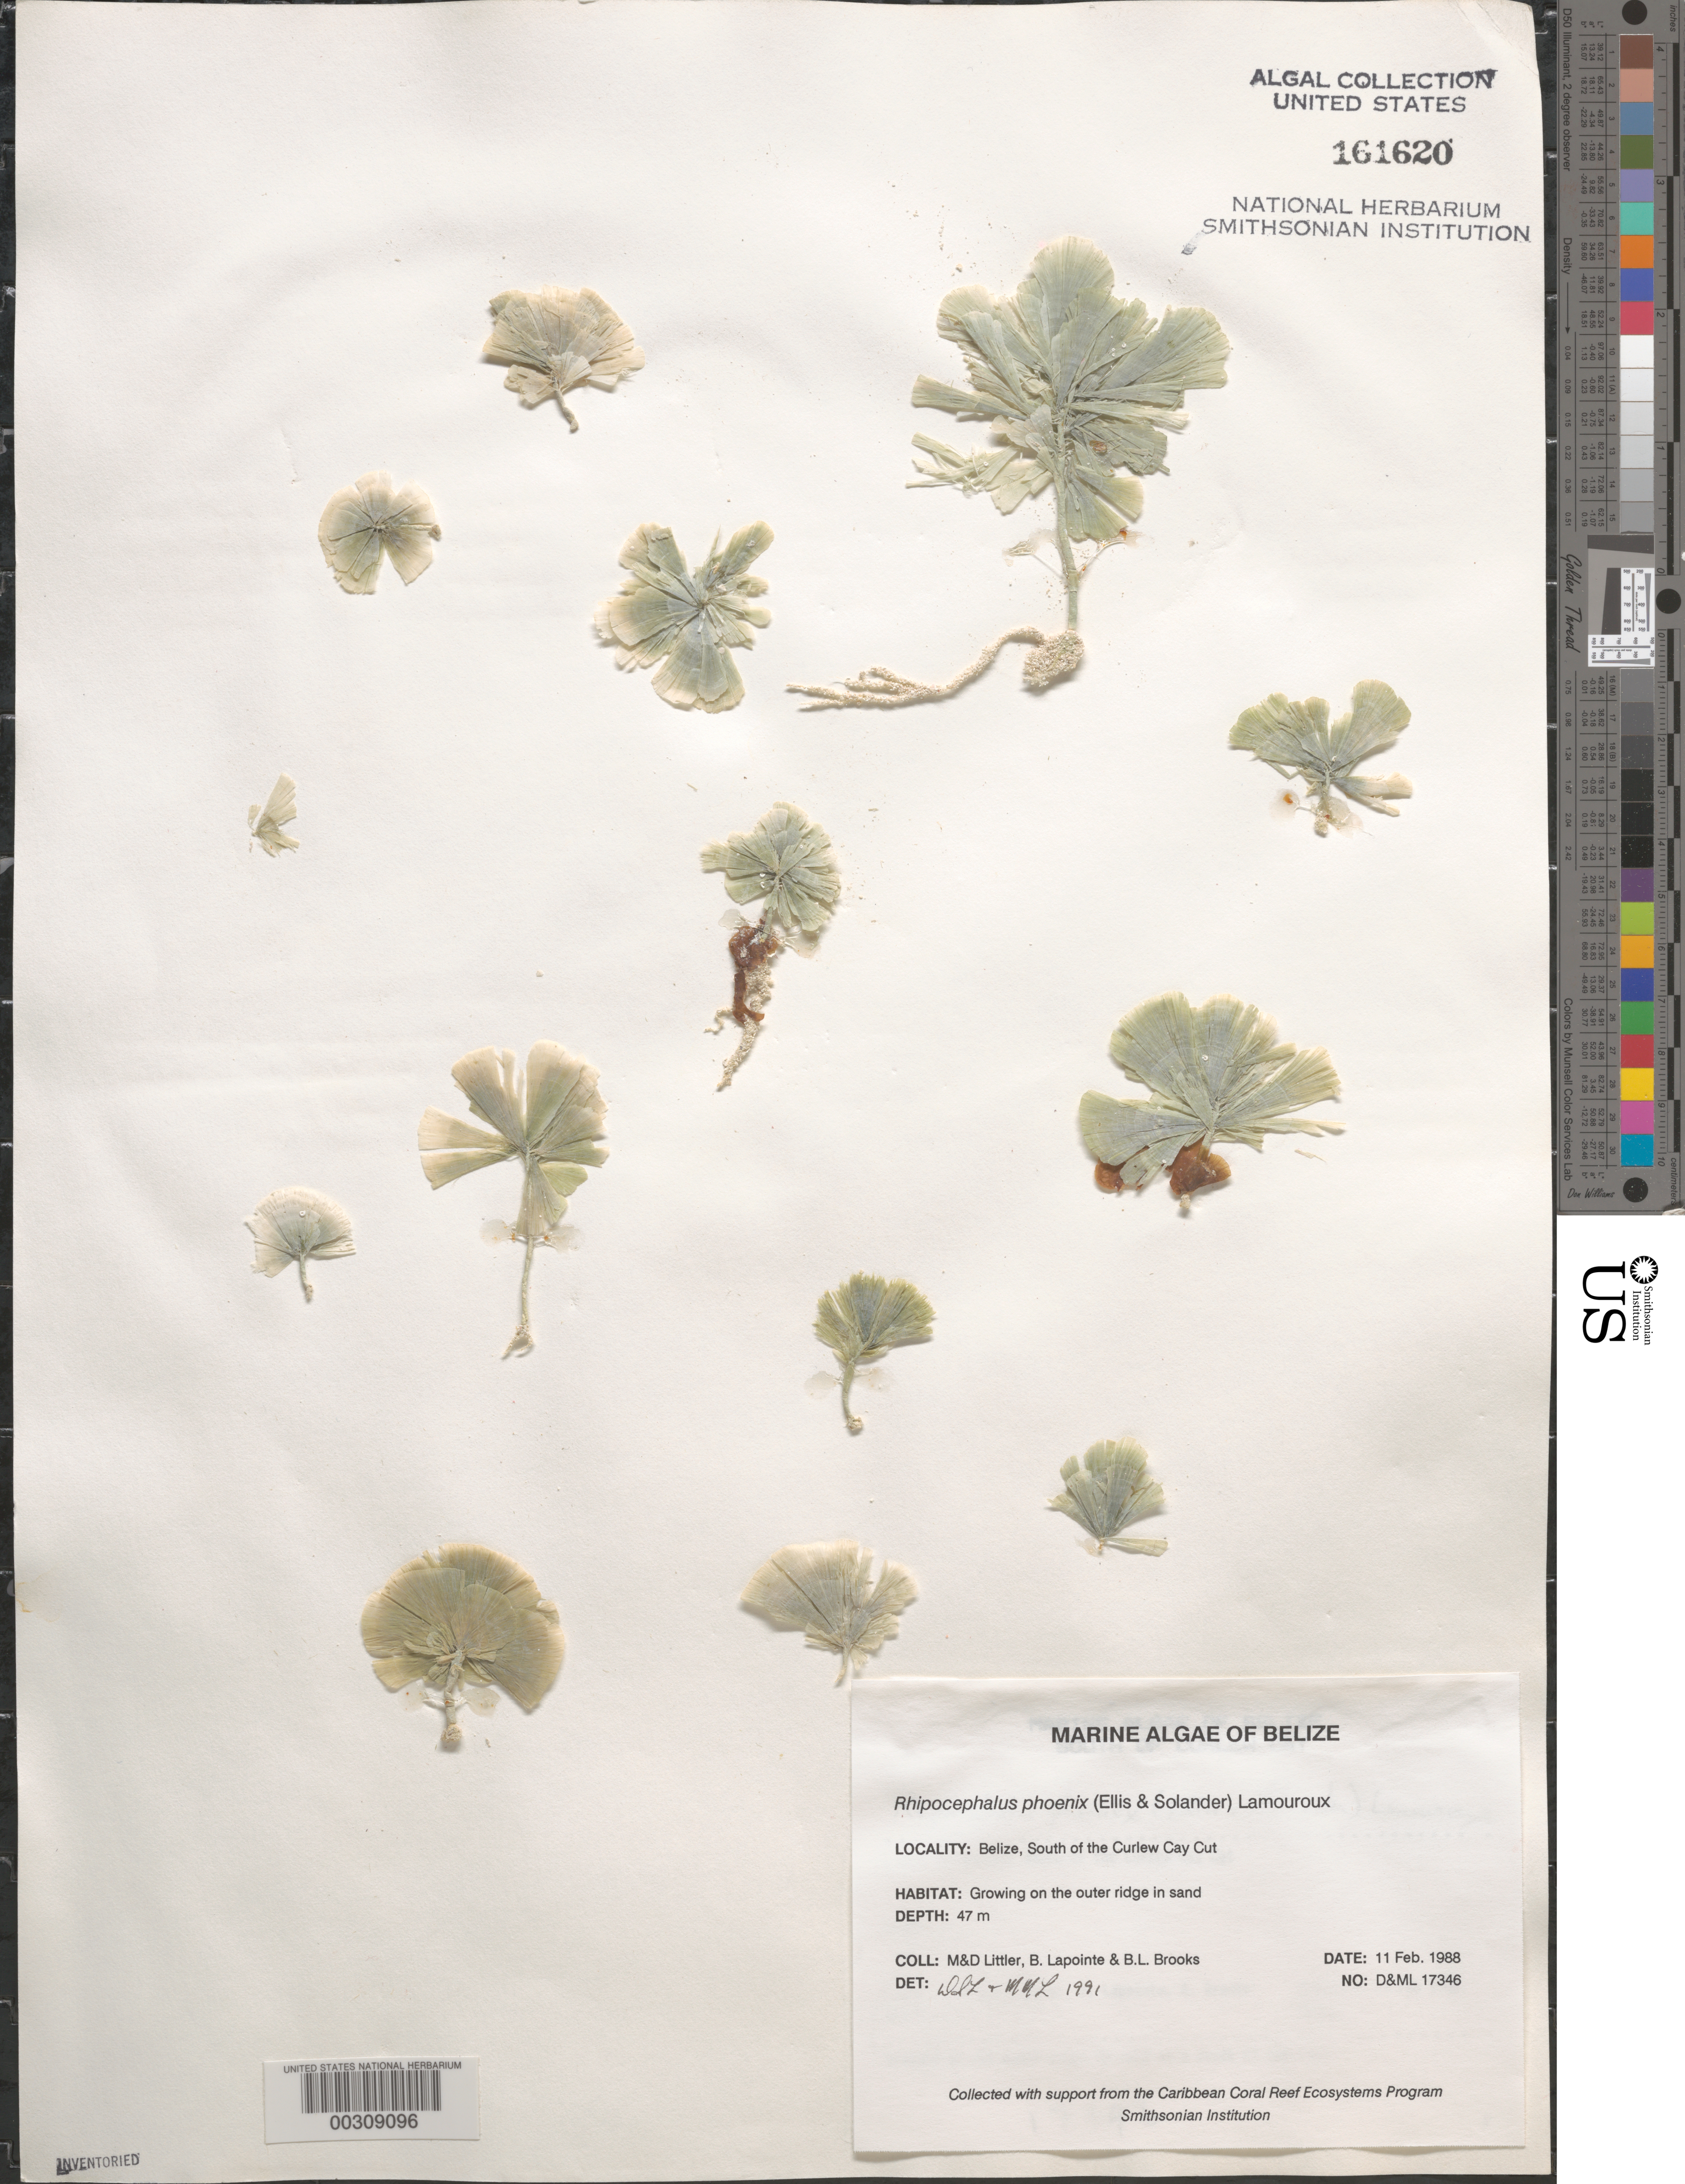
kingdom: Plantae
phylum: Chlorophyta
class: Ulvophyceae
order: Bryopsidales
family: Udoteaceae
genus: Rhipocephalus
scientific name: Rhipocephalus phoenix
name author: (J. Ellis & Sol.) Kütz.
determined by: Littler, D. S.; Littler, M. M.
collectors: M. M. Littler, D. S. Littler, B. Lapointe & B. Brooks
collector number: D&ML 17346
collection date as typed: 11 Feb 1988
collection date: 1988-02-11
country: Belize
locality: South of Curlew Cay Cut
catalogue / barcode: US 161620